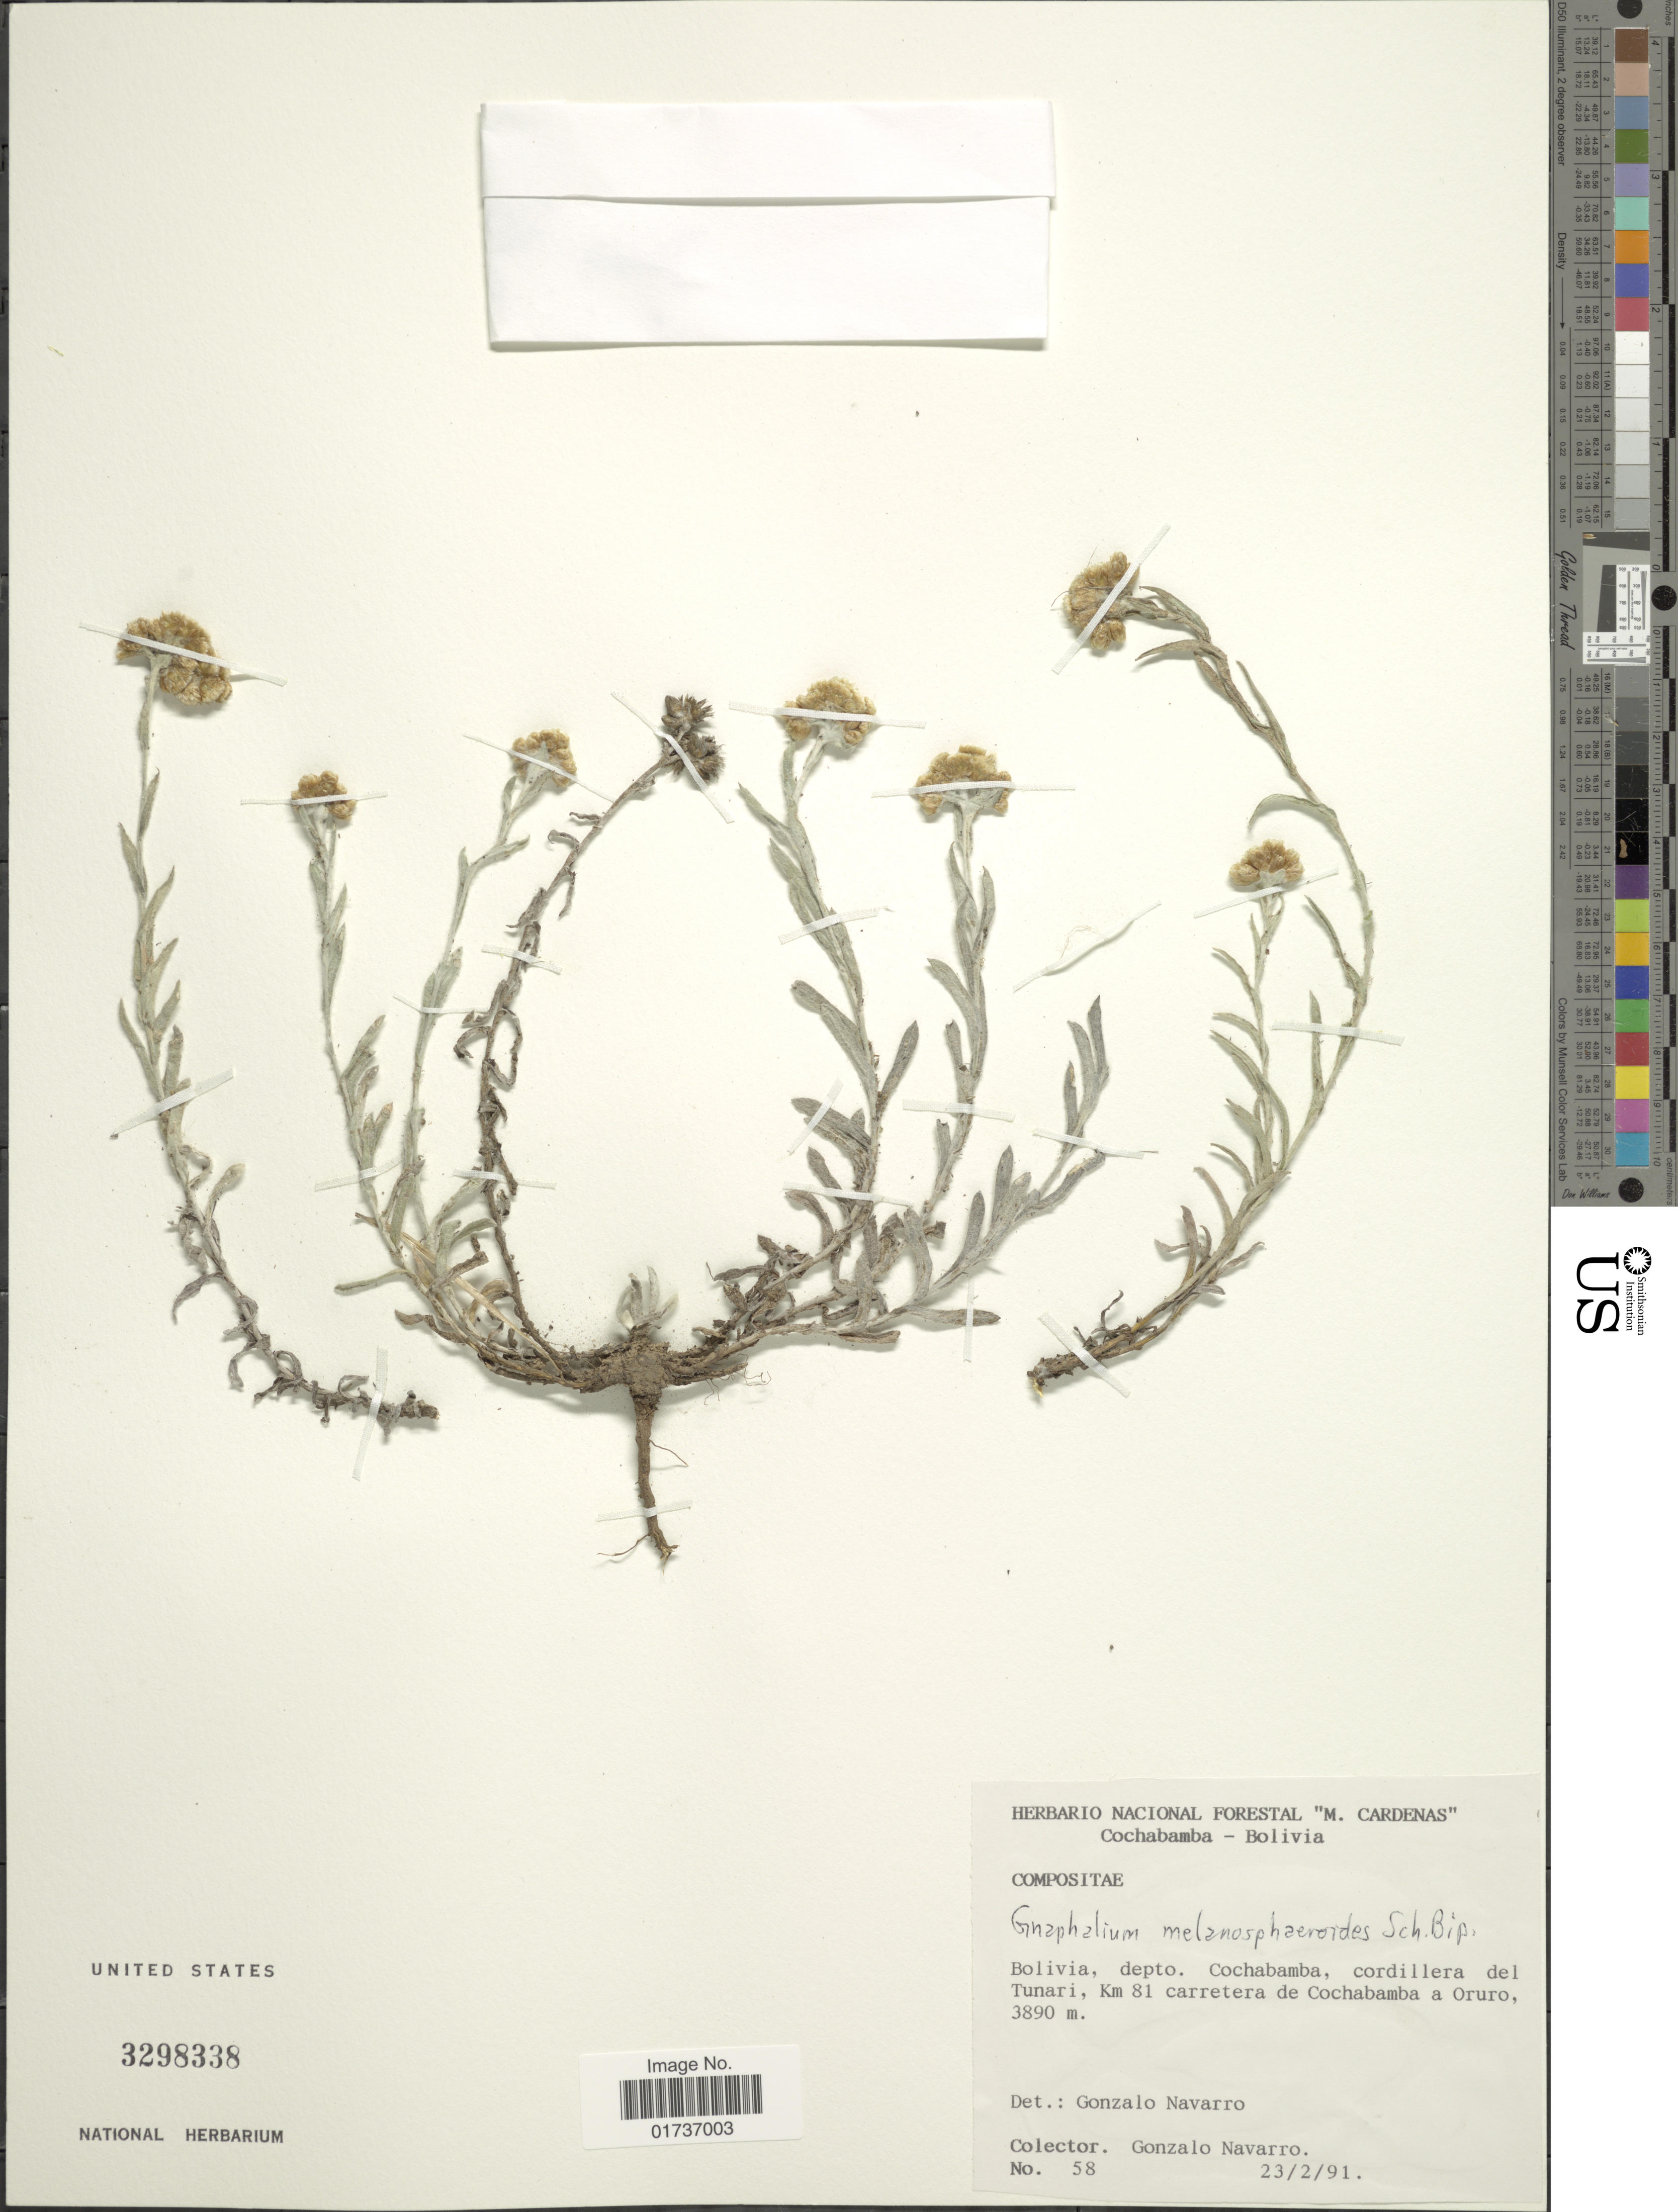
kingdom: Plantae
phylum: Tracheophyta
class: Magnoliopsida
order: Asterales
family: Asteraceae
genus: Gnaphalium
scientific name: Gnaphalium melanosphaeroides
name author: Sch. Bip. & Wedd.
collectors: G. Canavarro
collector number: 58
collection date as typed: Transcribed d/m/y: 23/2/91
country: Bolivia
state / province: Cochabamba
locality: Depto Cochabamba, cordillera del Tunari, km 81 carretera de Cochabamba a Oruro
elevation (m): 3890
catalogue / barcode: US 3298338